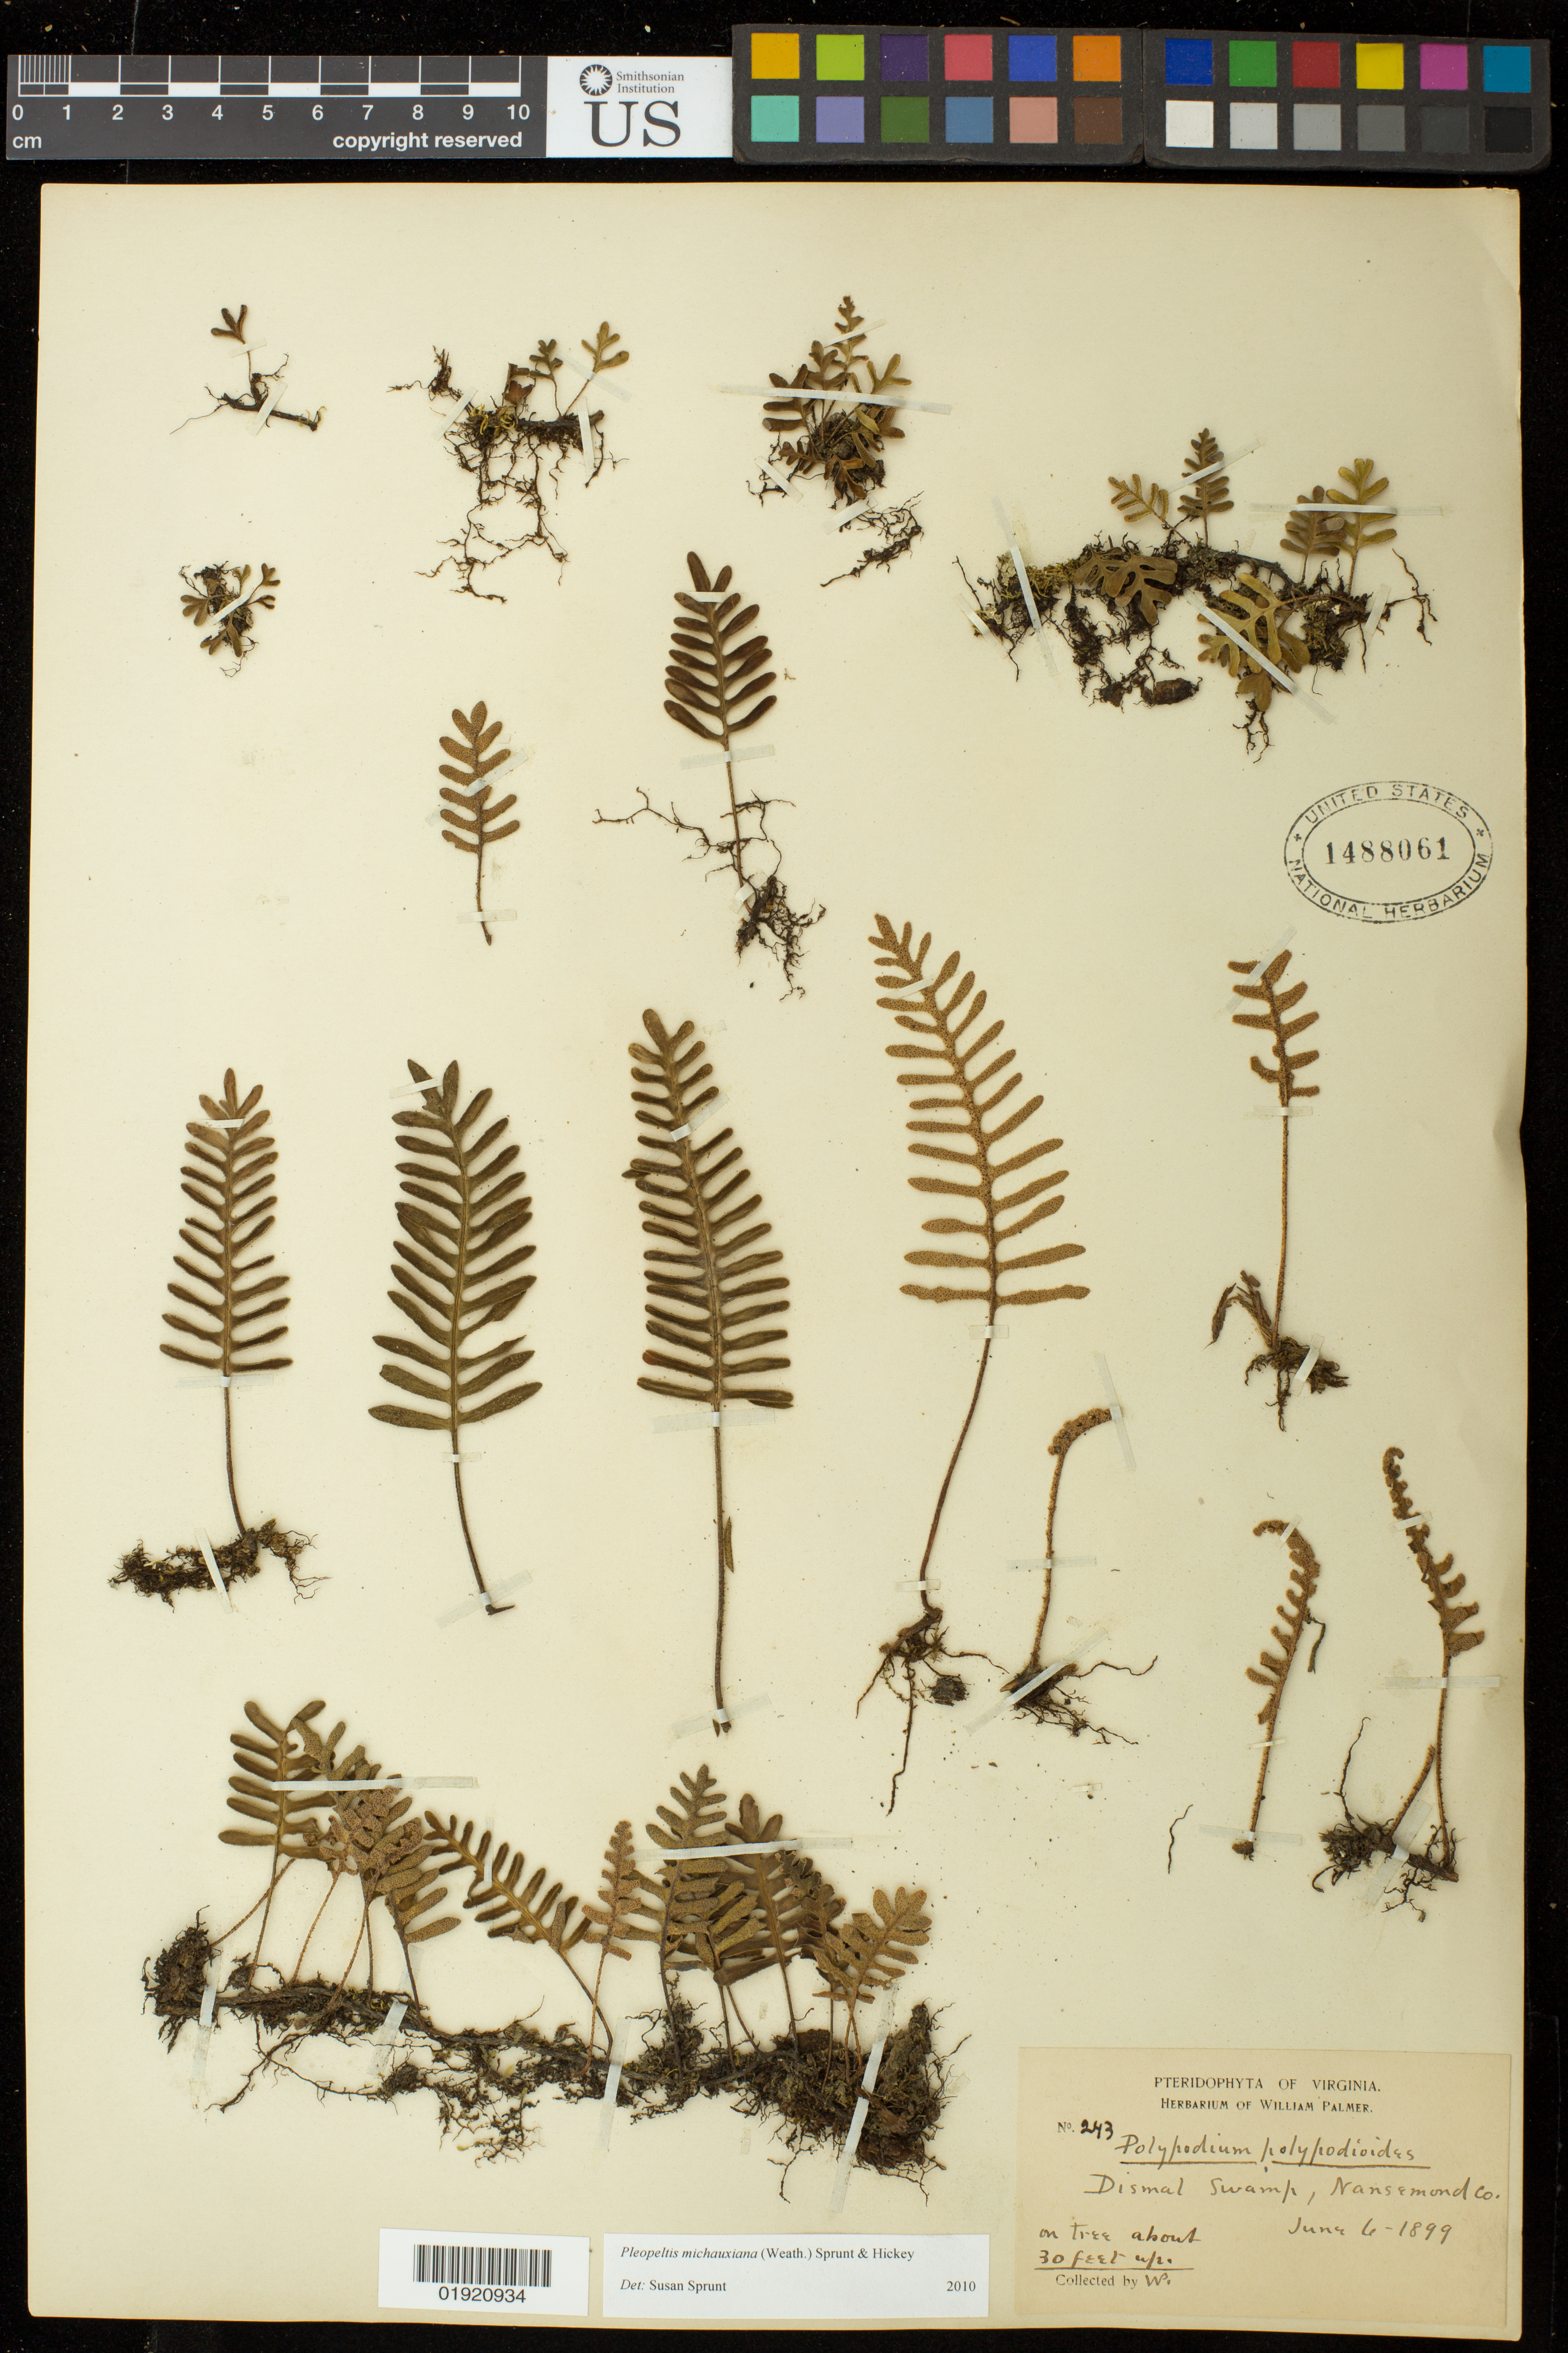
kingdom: Plantae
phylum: Tracheophyta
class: Polypodiopsida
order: Polypodiales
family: Polypodiaceae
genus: Pleopeltis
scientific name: Pleopeltis michauxiana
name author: (Weath.) Hickey & Sprunt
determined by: Sprunt, S. V.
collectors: W. Palmer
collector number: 243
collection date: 1899-06-06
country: United States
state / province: Virginia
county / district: City of Suffolk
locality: Dismal Swmap, Nansemond Co.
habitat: On tree about 30 feet up.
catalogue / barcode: US 1488061